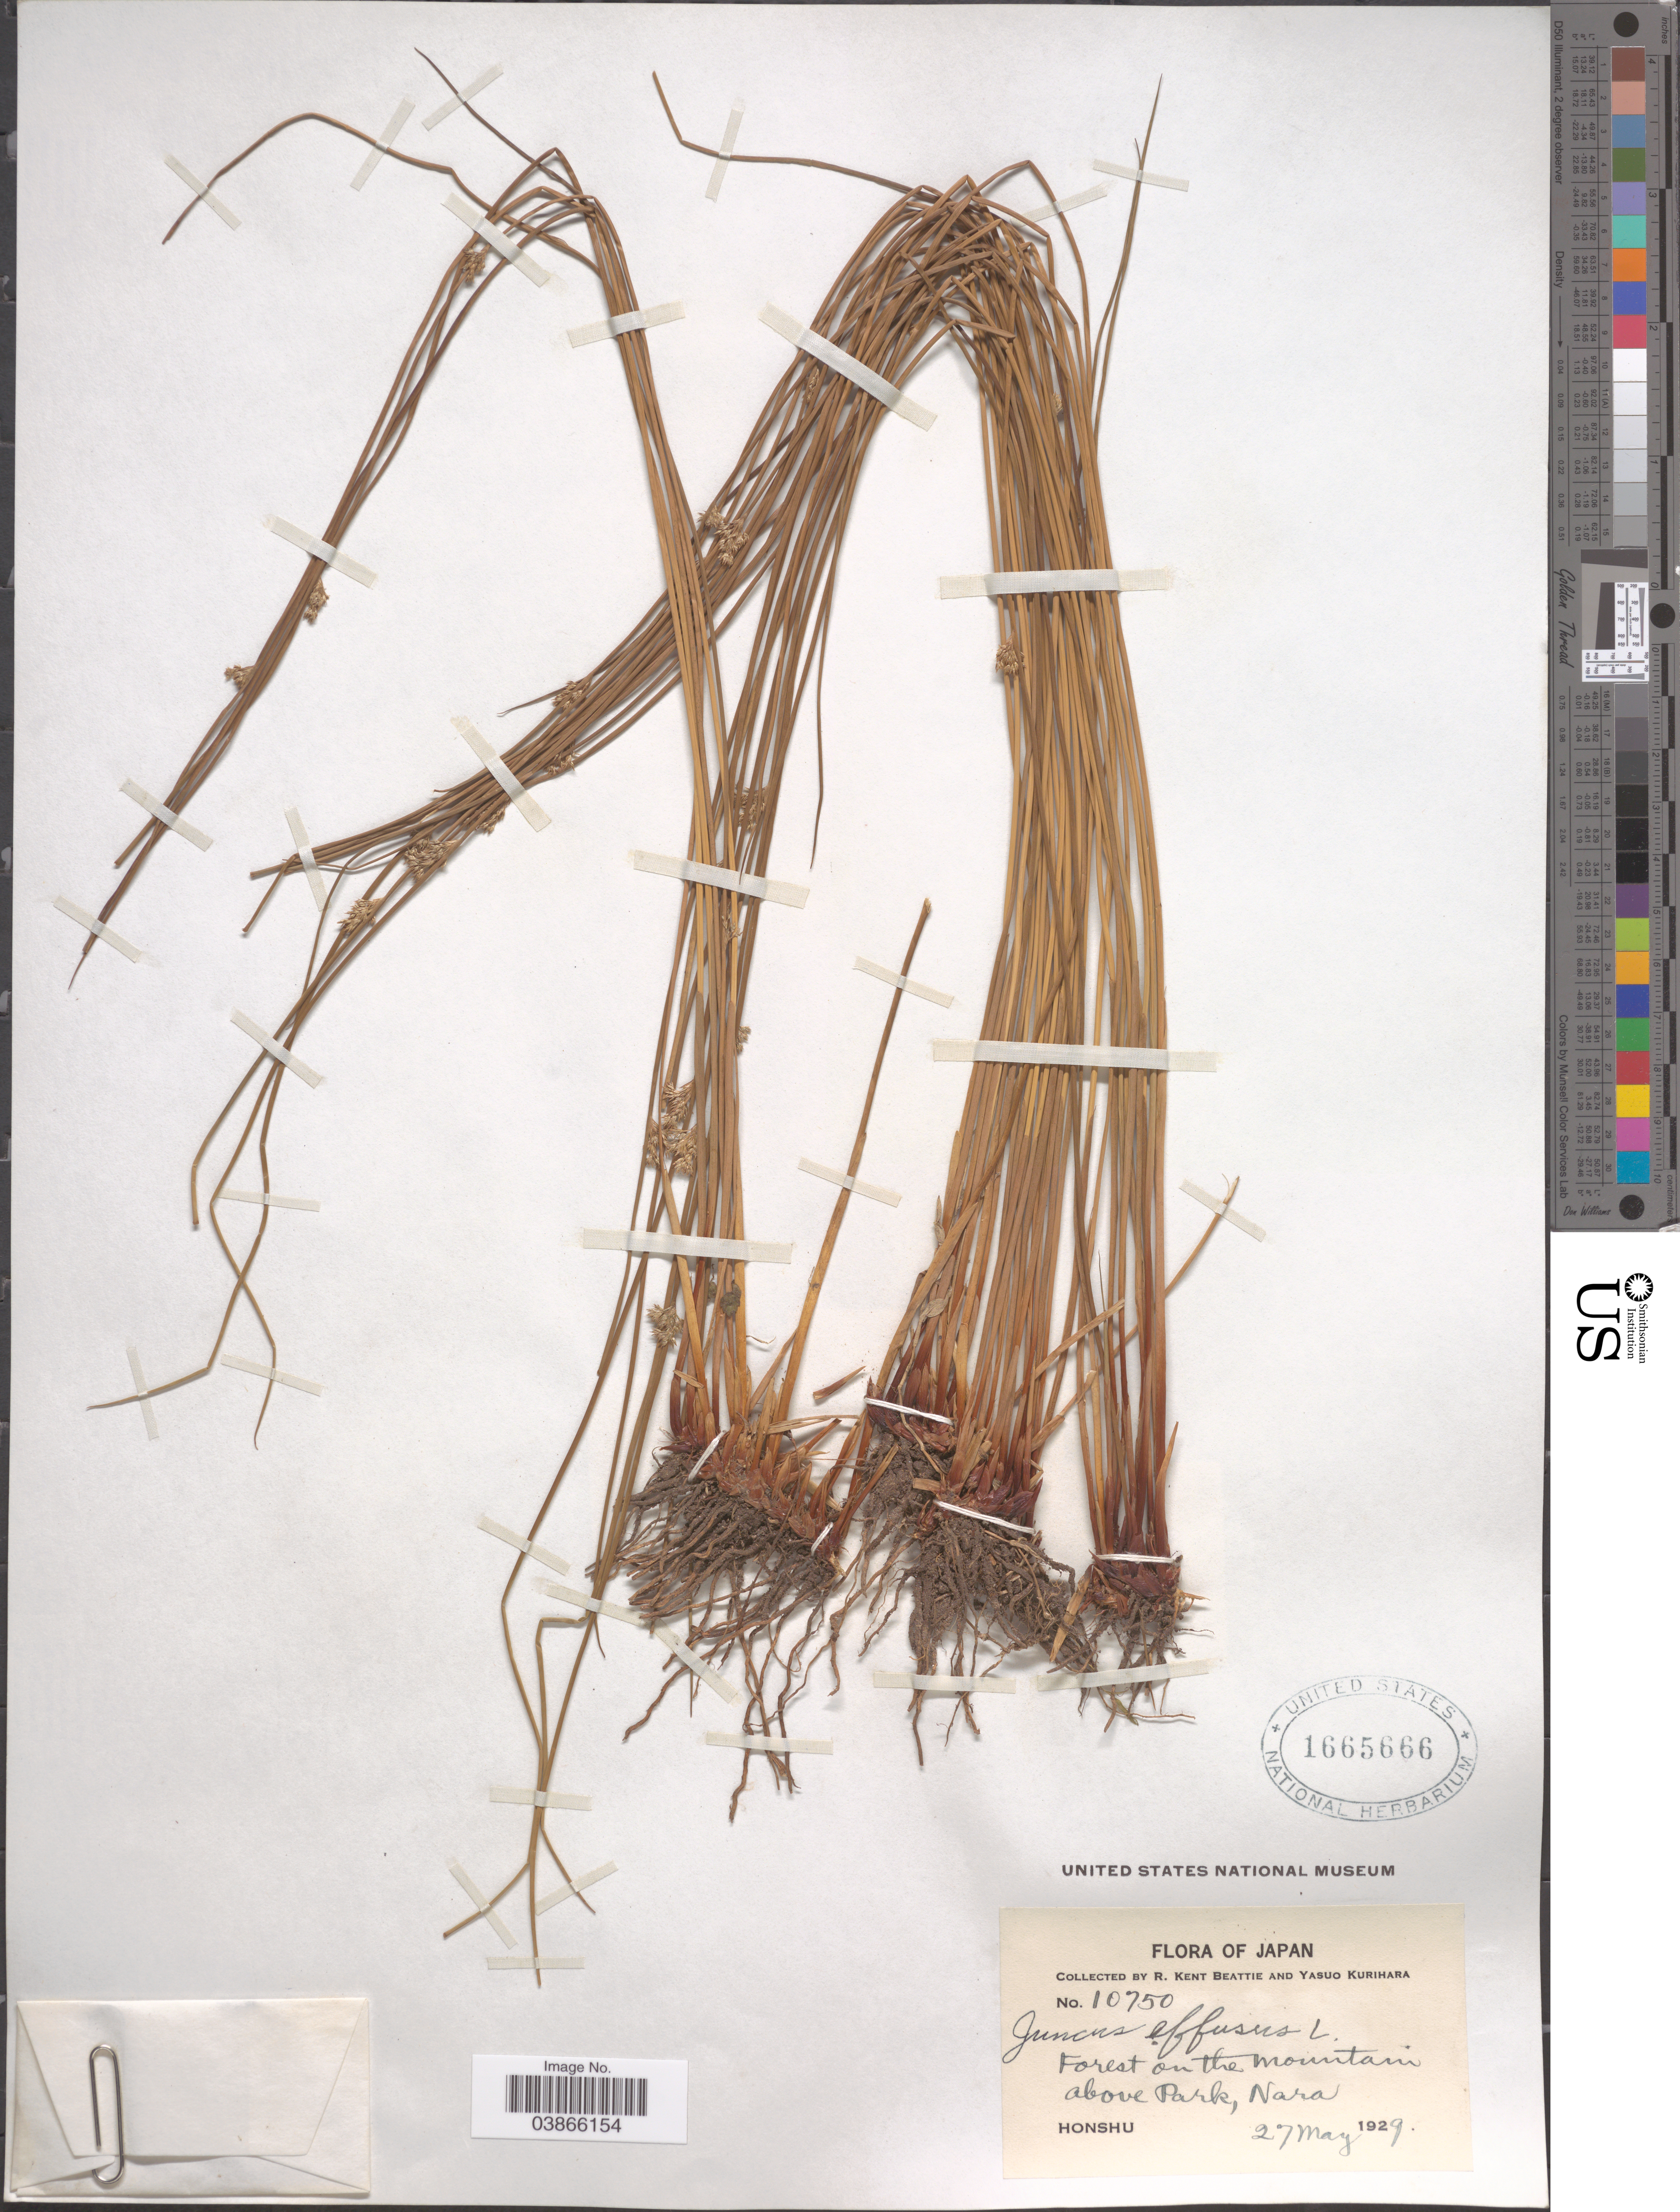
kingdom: Plantae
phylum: Tracheophyta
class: Liliopsida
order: Poales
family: Juncaceae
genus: Juncus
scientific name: Juncus effusus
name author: L.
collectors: R. K. Beattie & Y. Kurihara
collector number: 10750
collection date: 1929-05-27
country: Japan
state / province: Nara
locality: Forest on the mountain above Park, Honshu.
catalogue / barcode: US 1665666